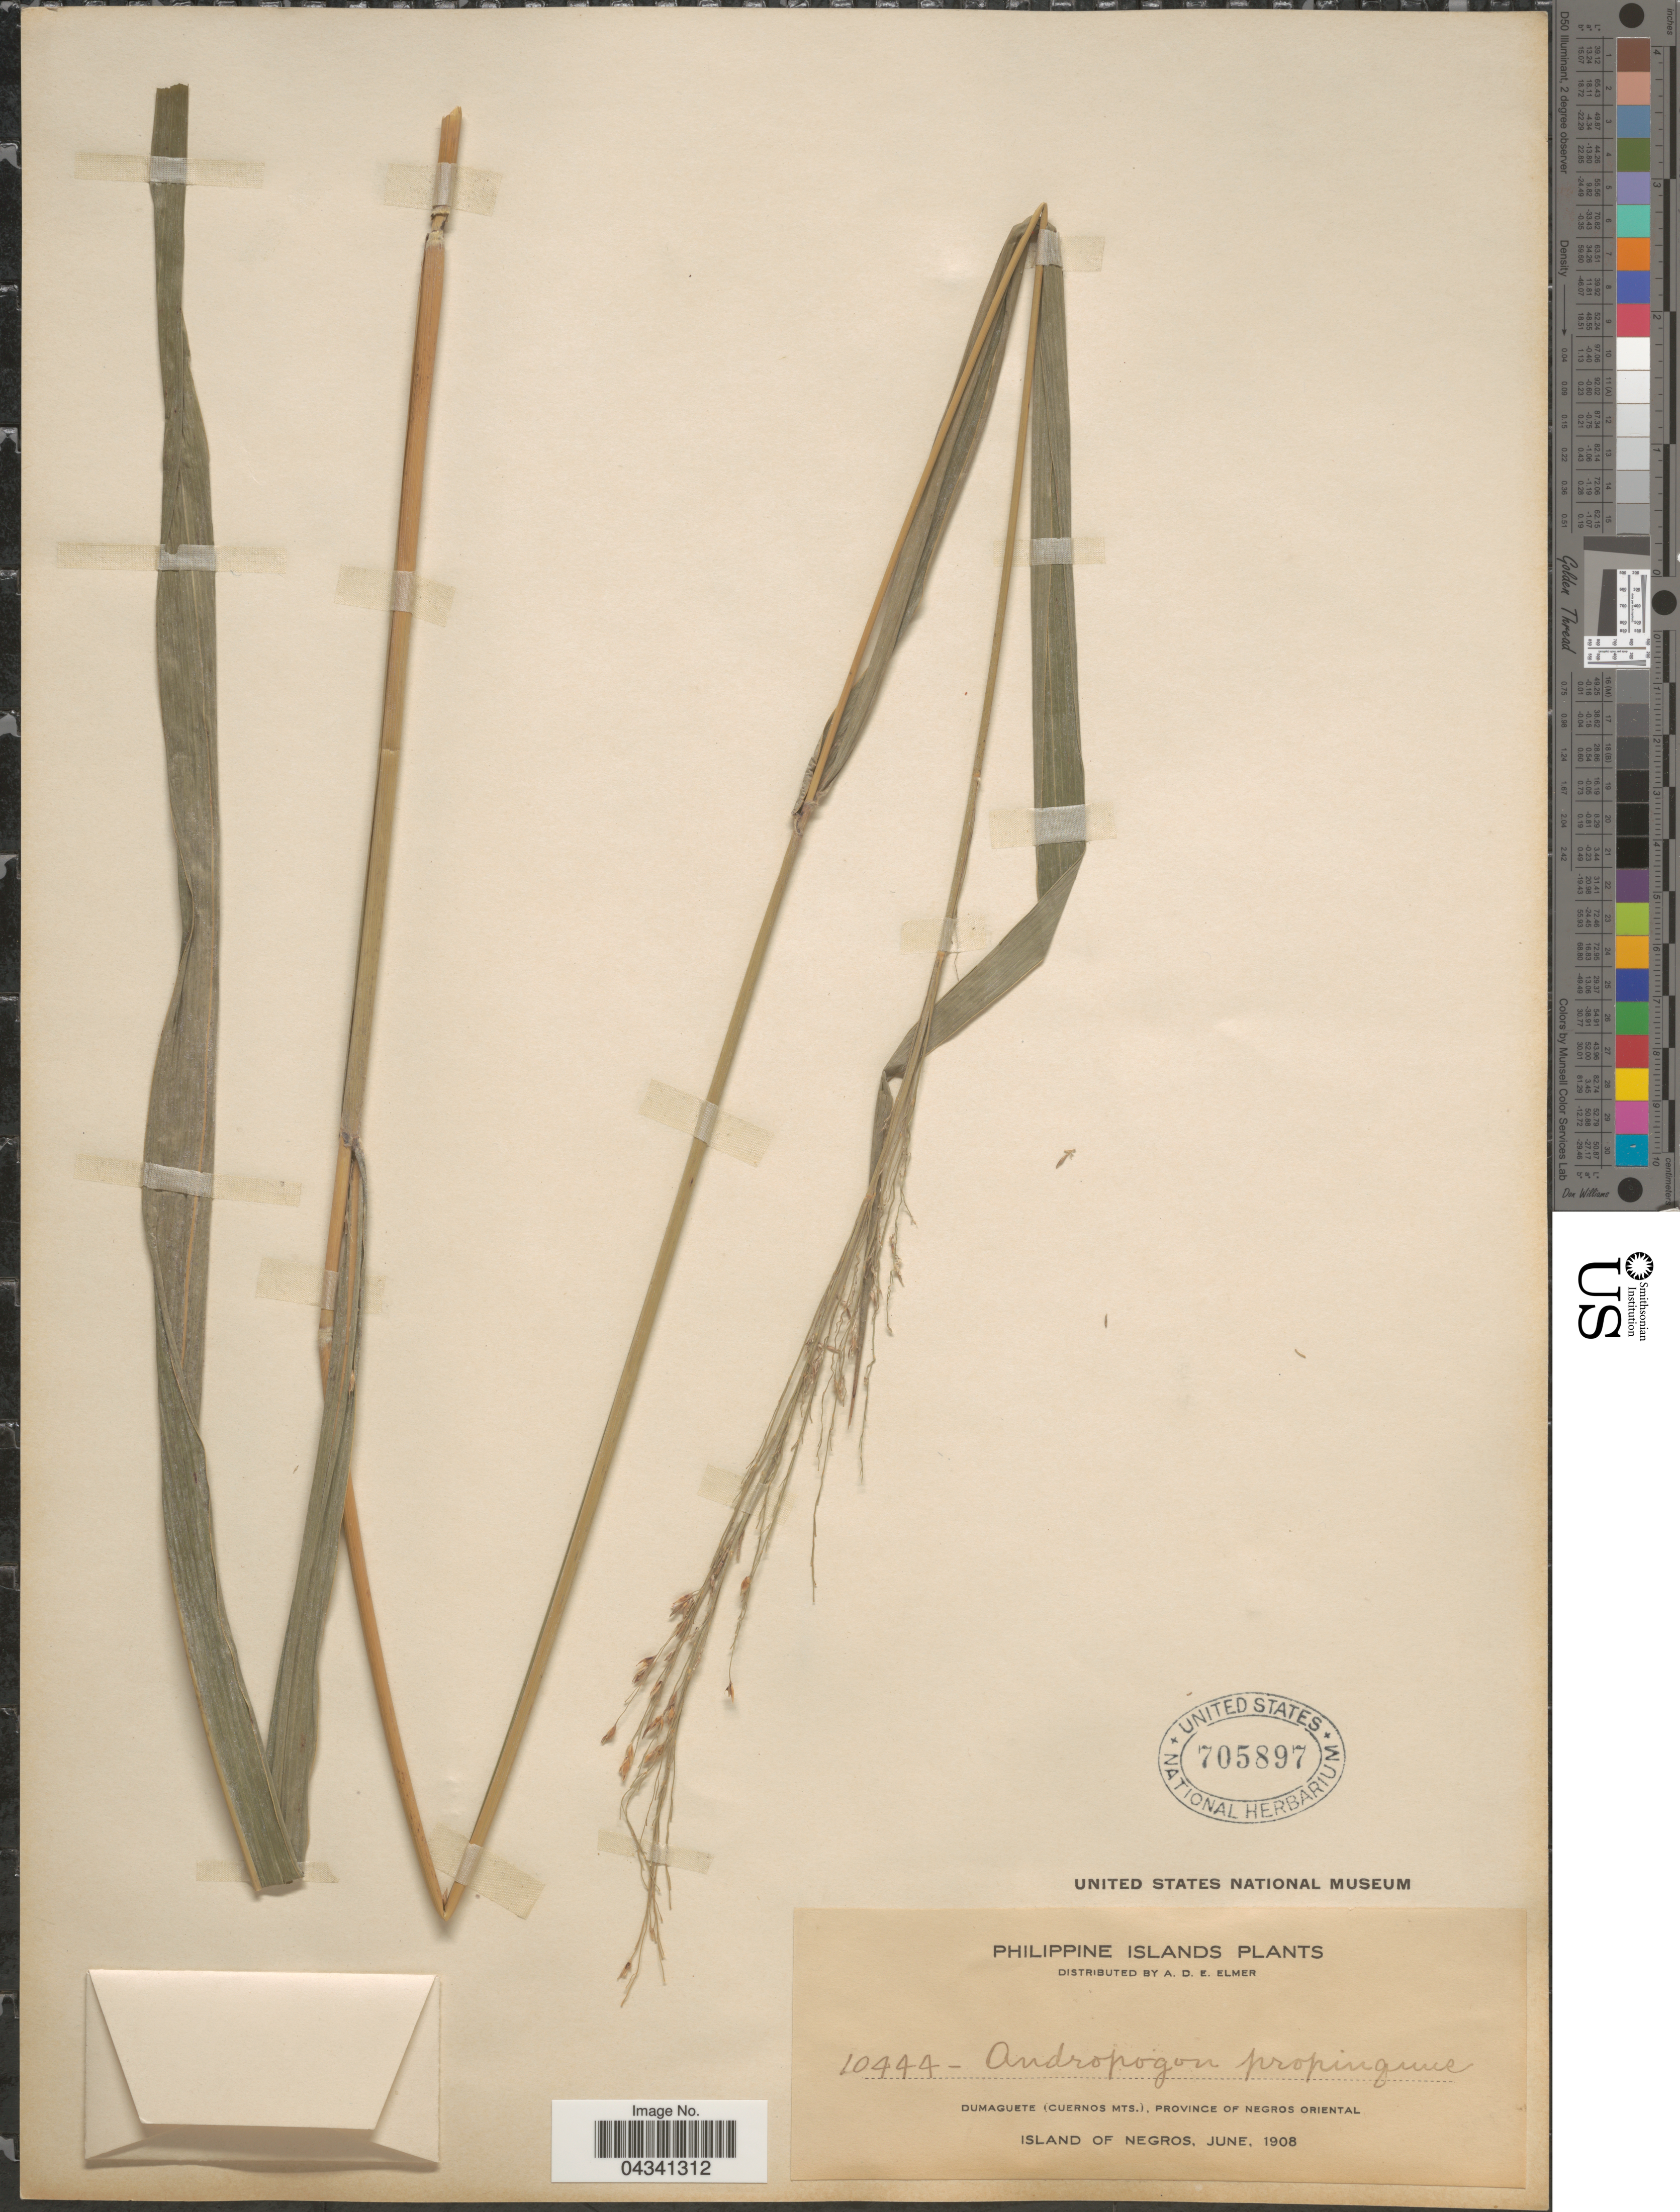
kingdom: Plantae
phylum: Tracheophyta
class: Liliopsida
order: Poales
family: Poaceae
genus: Sorghum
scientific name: Sorghum sp.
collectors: A. D. E. Elmer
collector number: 10444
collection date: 1908-06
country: Philippines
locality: Philippine Islands. Dumaguete (Cuernos Mts.), Province of Negros Oriental. Island of Negros.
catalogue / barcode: US 705897